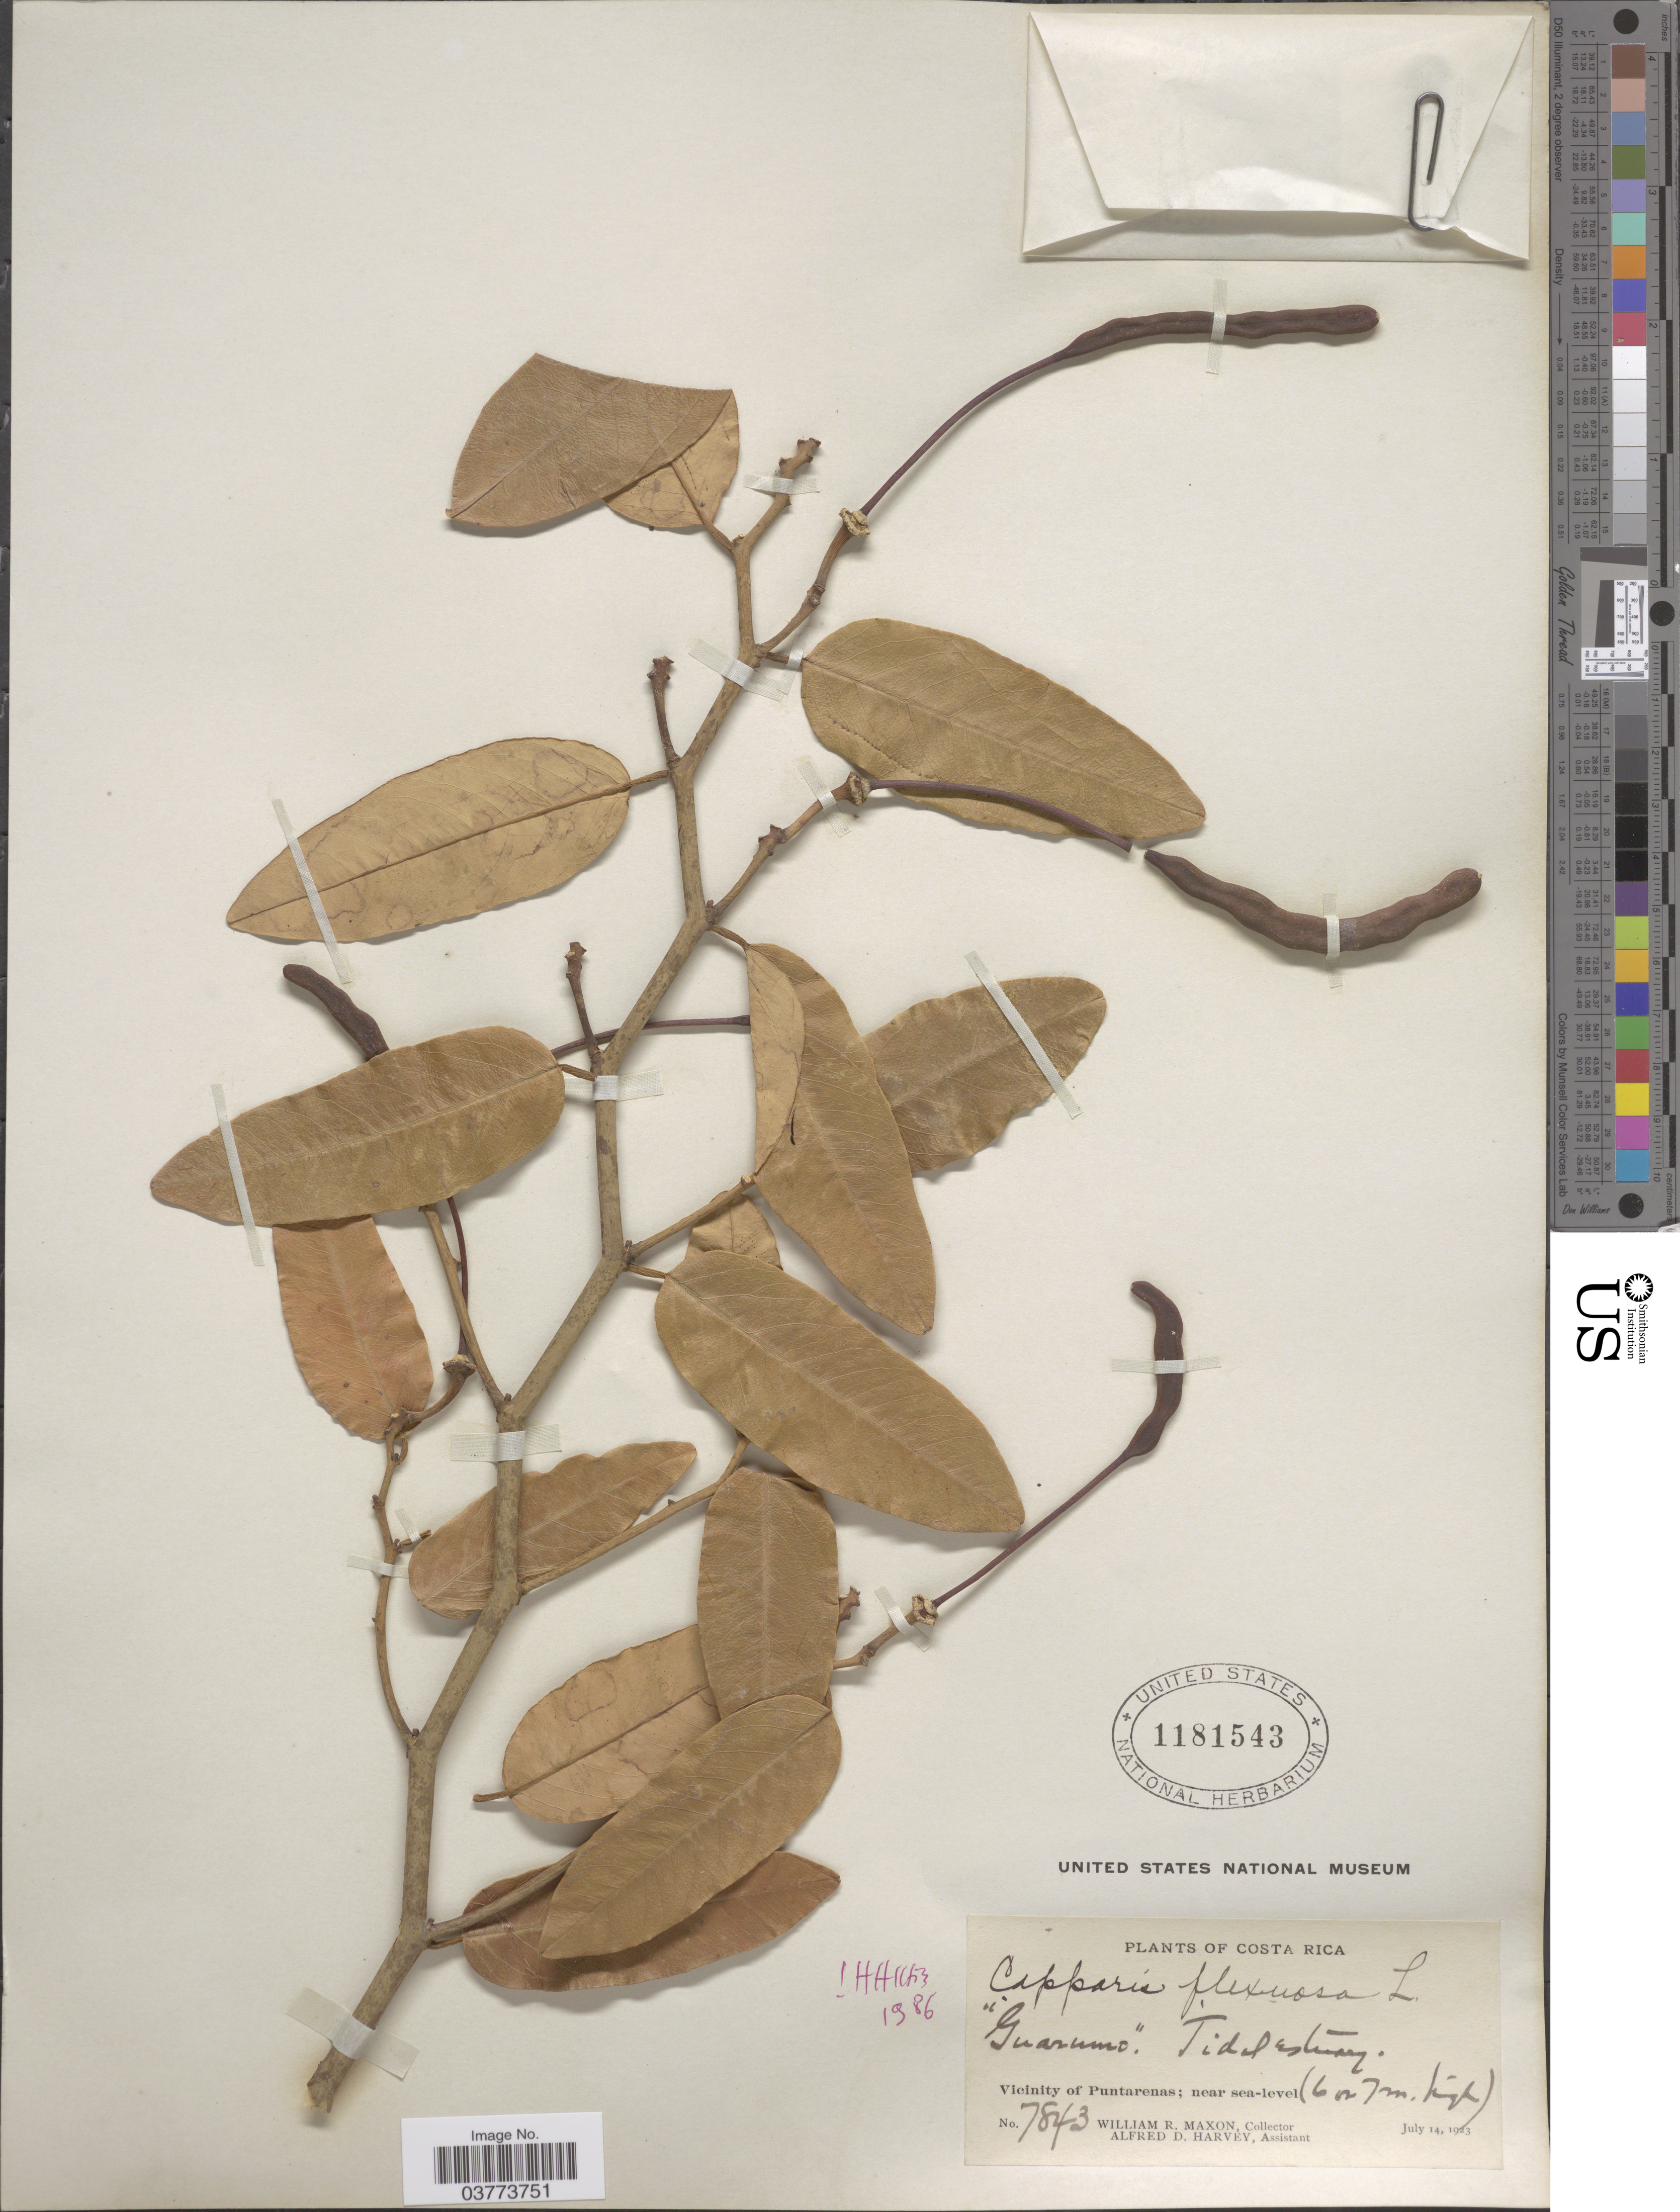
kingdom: Plantae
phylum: Tracheophyta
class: Magnoliopsida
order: Brassicales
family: Capparaceae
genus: Cynophalla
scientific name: Cynophalla flexuosa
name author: (L.) J. Presl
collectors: W. R. Maxon & A. D. Harvey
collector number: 7843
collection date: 1923-07-14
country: Costa Rica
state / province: Puntarenas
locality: Vicinity of Puntarenas.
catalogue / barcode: US 1181543